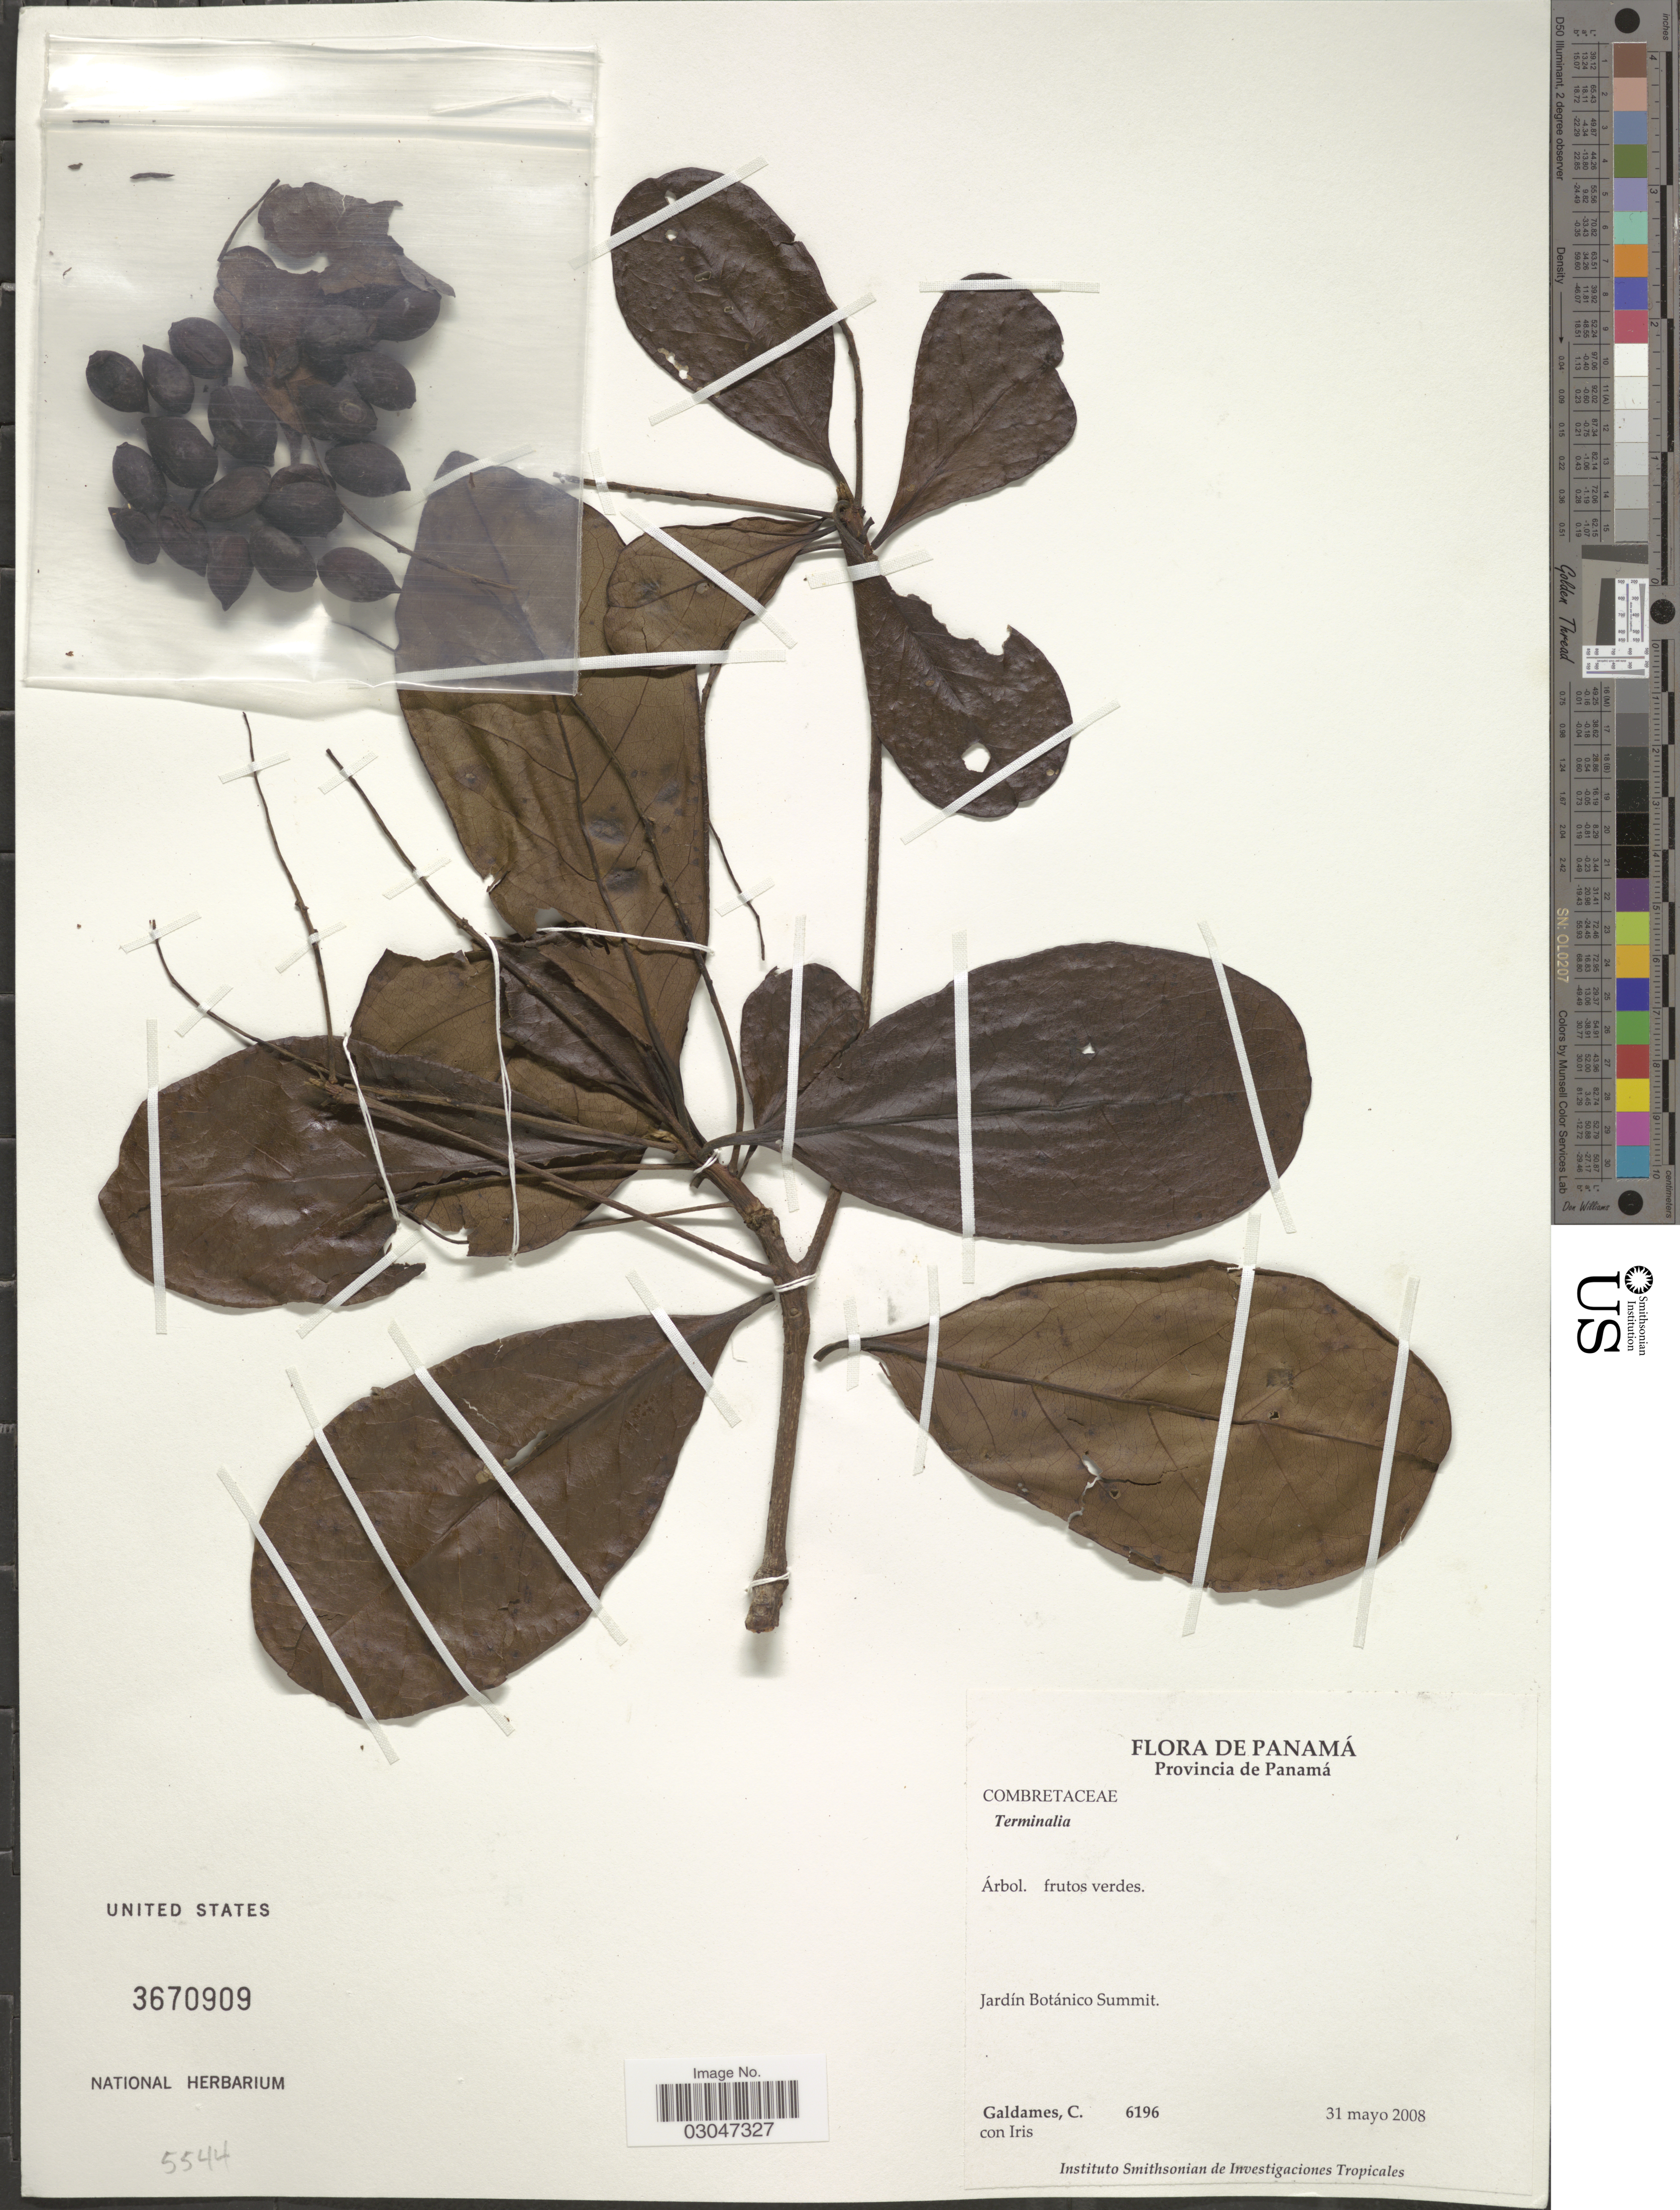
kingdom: Plantae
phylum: Tracheophyta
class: Magnoliopsida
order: Myrtales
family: Combretaceae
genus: Terminalia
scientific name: Terminalia sp.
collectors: C. Galdames & Iris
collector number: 6196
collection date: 2008-05-31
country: Panama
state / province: Panamá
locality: Jardín Botánico Summit.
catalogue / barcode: US 3670909